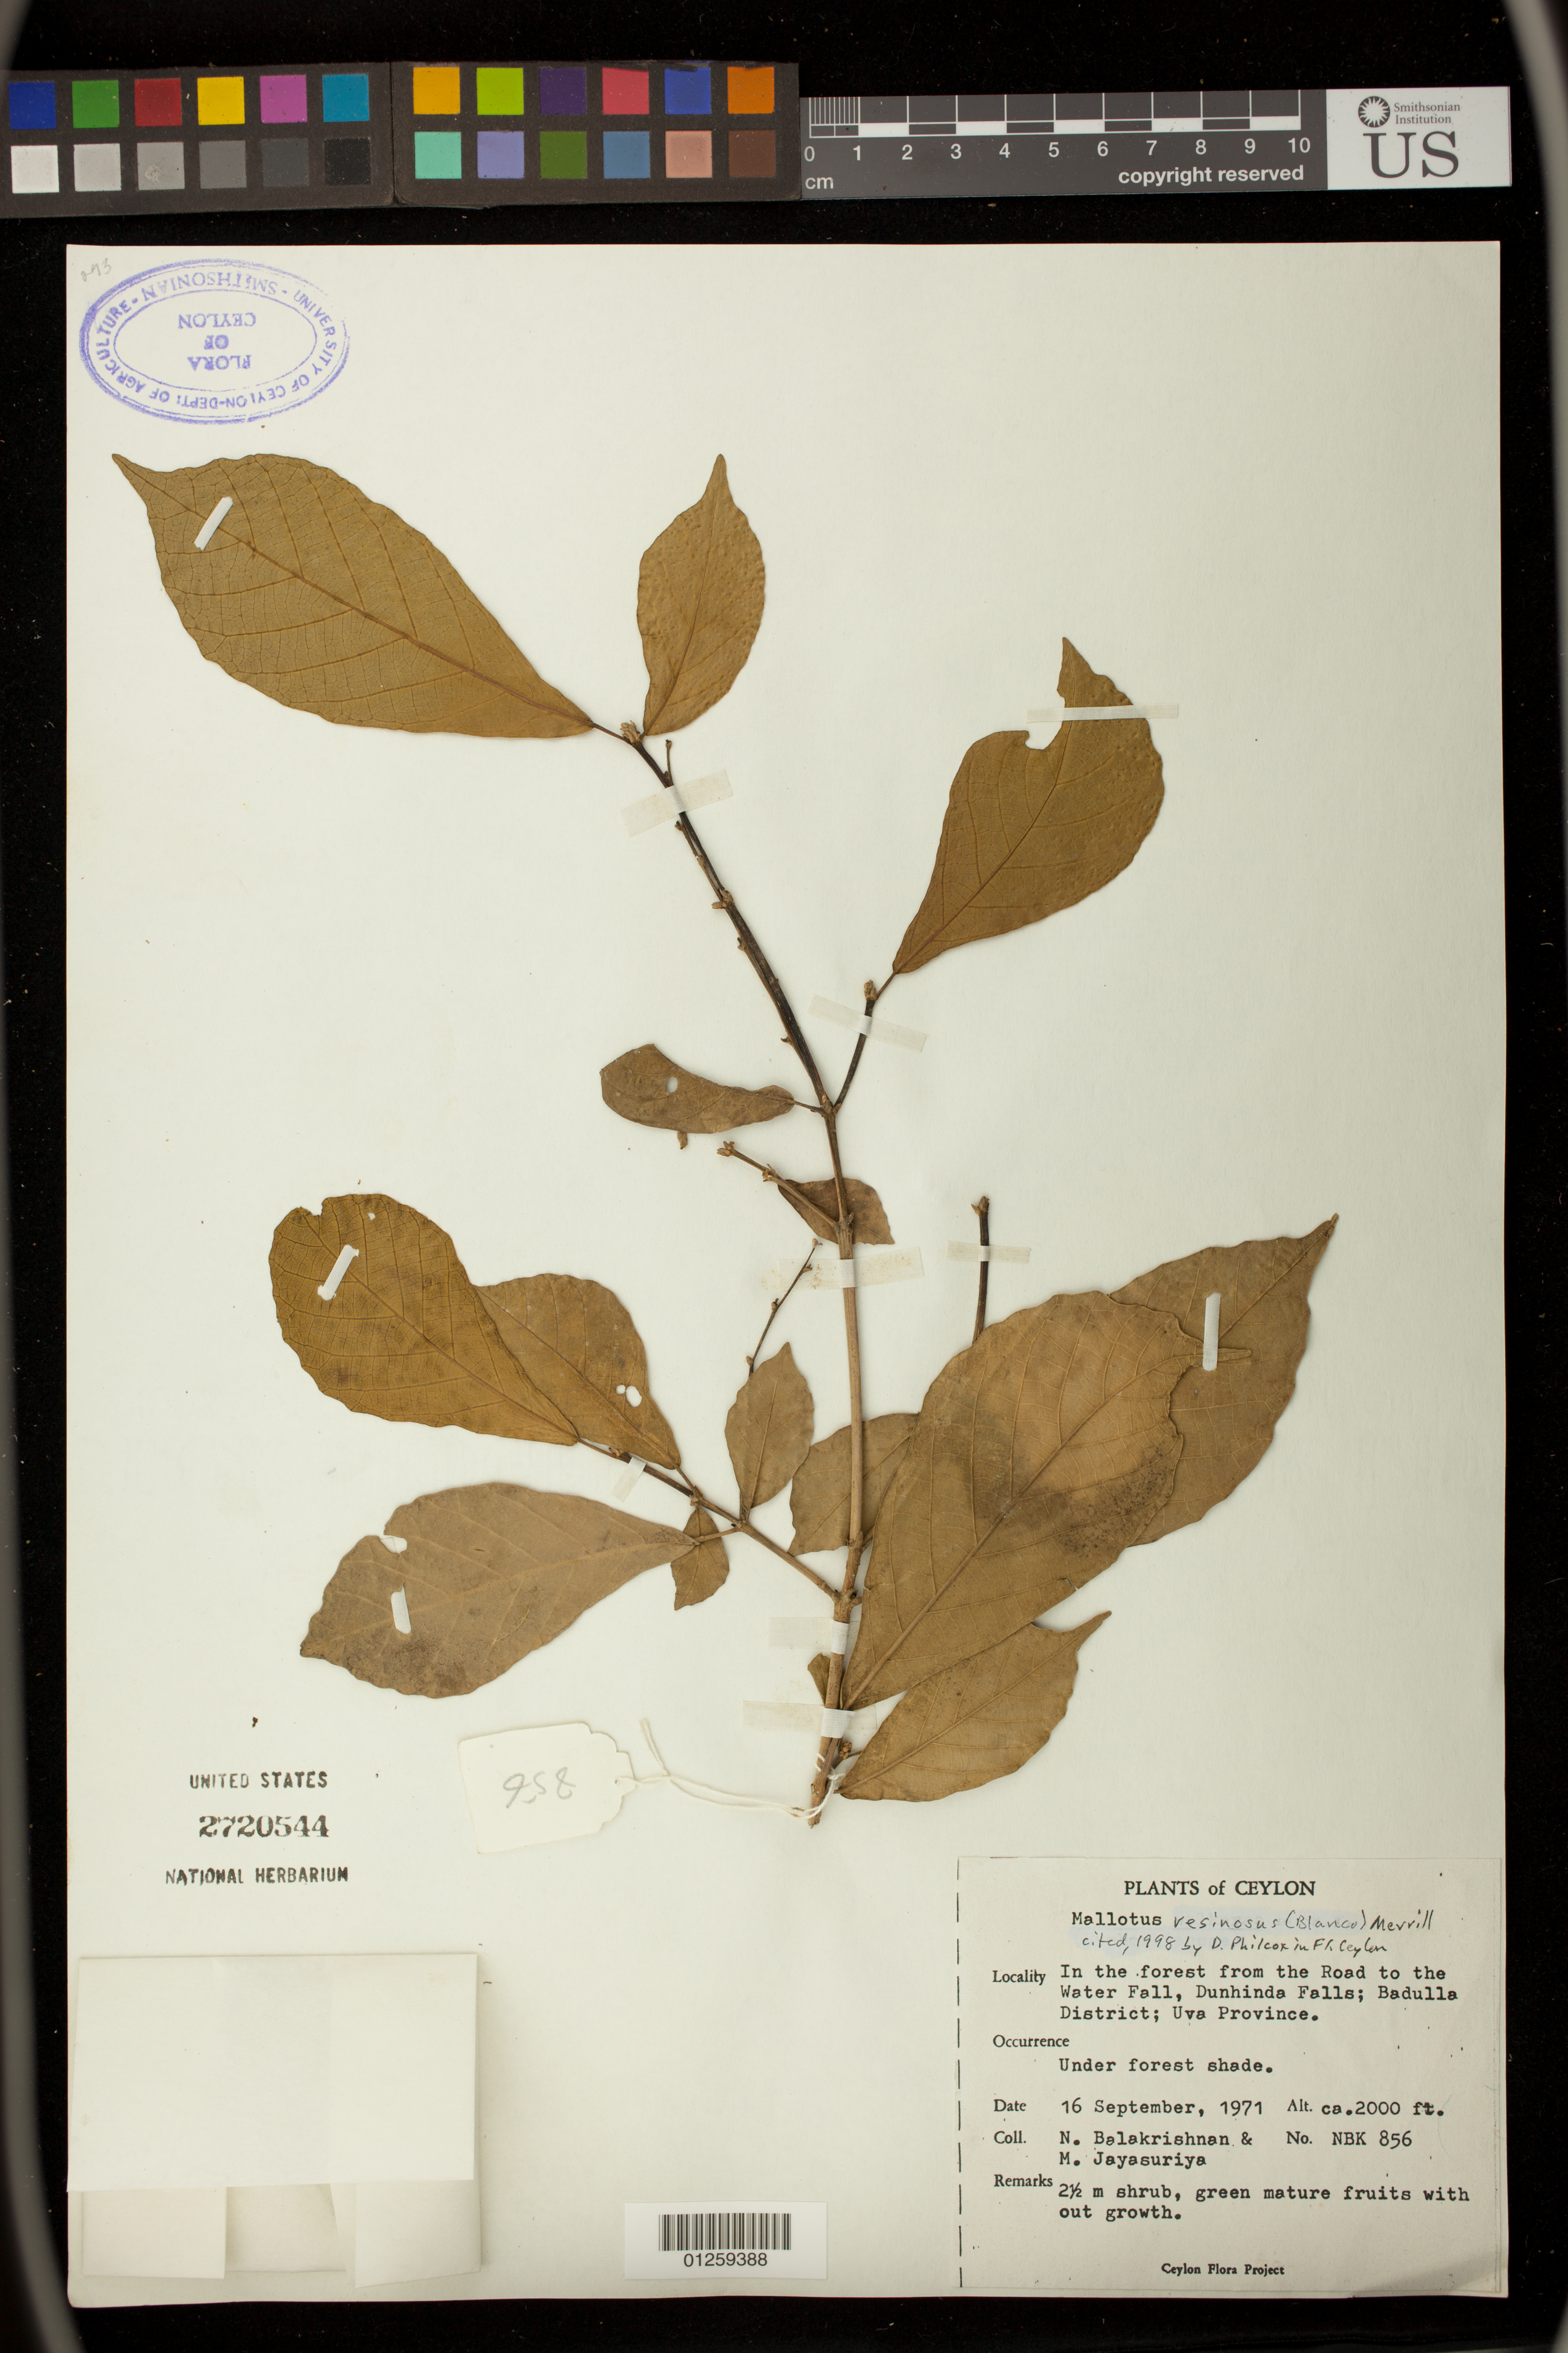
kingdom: Plantae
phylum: Tracheophyta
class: Magnoliopsida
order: Malpighiales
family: Euphorbiaceae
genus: Mallotus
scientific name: Mallotus resinosus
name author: (Blanco) Merr.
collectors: N. Balakrishnan & M. Jayasuriya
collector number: NBK 856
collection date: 1971-09-16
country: Sri Lanka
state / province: Uva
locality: In the forest from the Road to the Water Fall, Dunhinda Falls; Badulla District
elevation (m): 610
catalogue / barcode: US 2720544